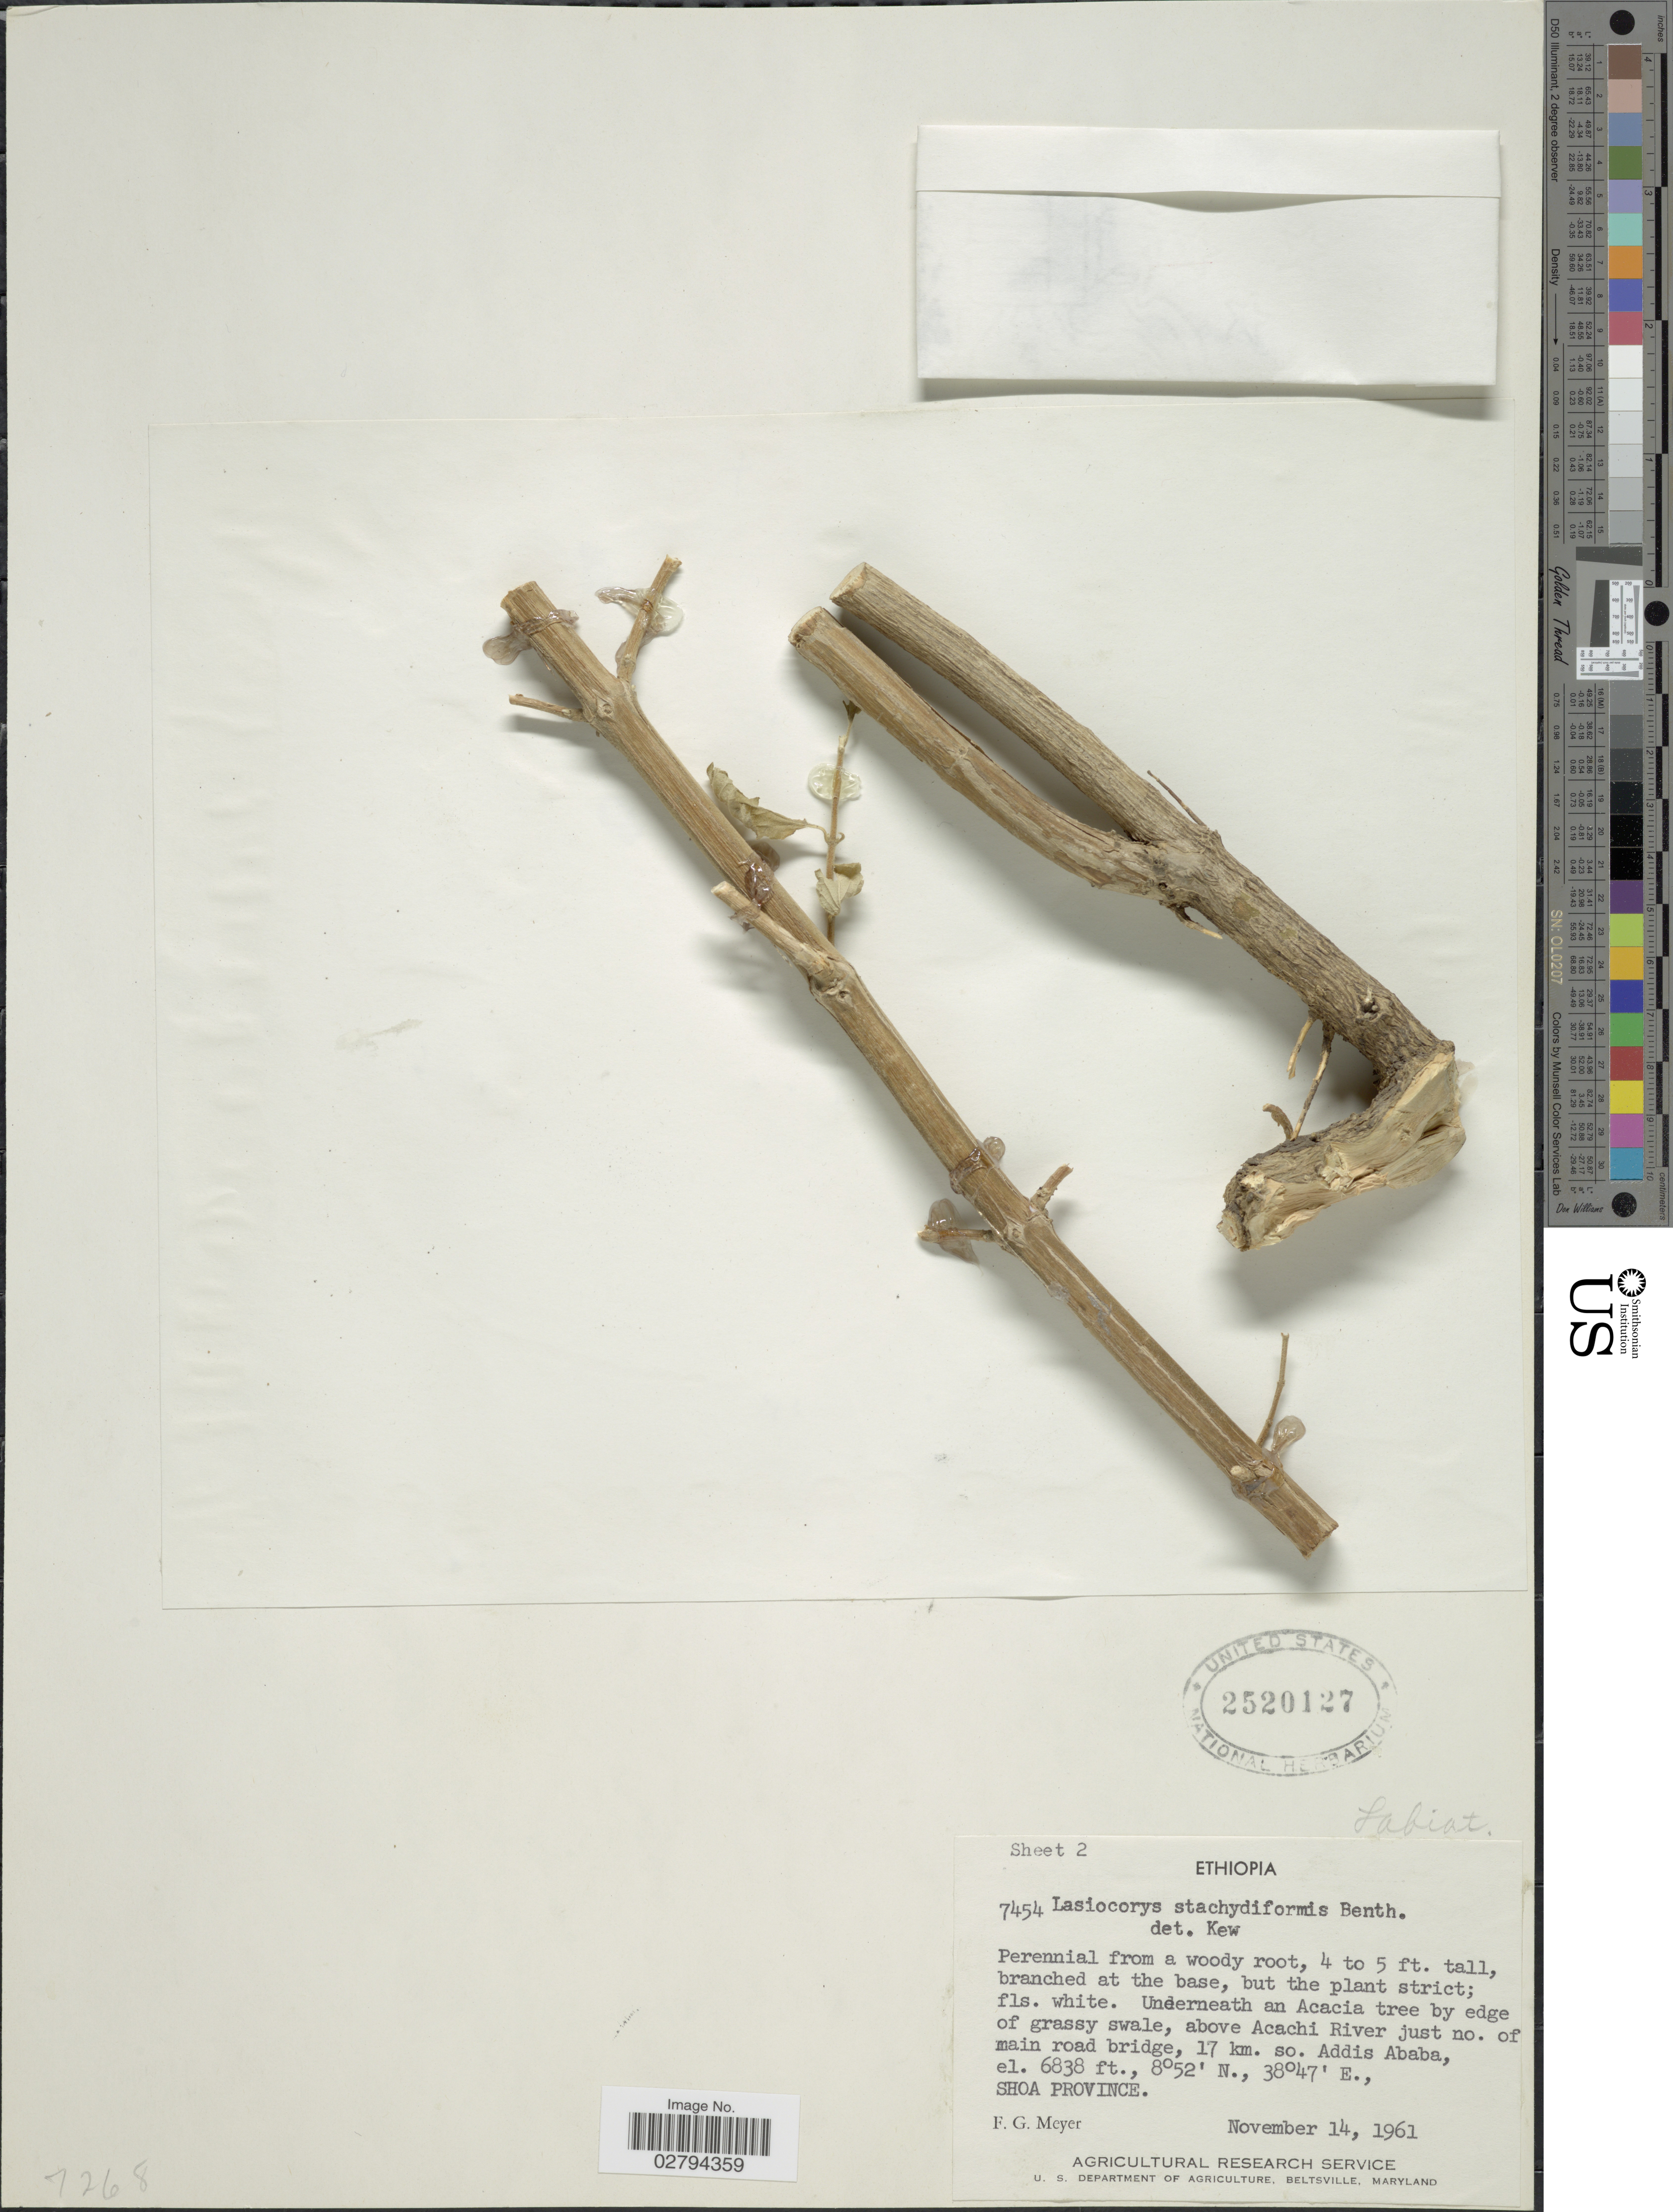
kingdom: Plantae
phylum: Tracheophyta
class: Magnoliopsida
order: Lamiales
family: Lamiaceae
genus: Leucas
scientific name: Leucas stachydiformis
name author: (Benth.) Hochst. ex Briq.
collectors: F. G. Meyer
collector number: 7454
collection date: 1961-11-14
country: Ethiopia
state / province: Addis Ababa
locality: Above Acachi River just no. of main road bridge, 17 km. so. Addis Ababa. Shoa Province.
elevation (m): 2084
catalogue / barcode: US 2520127